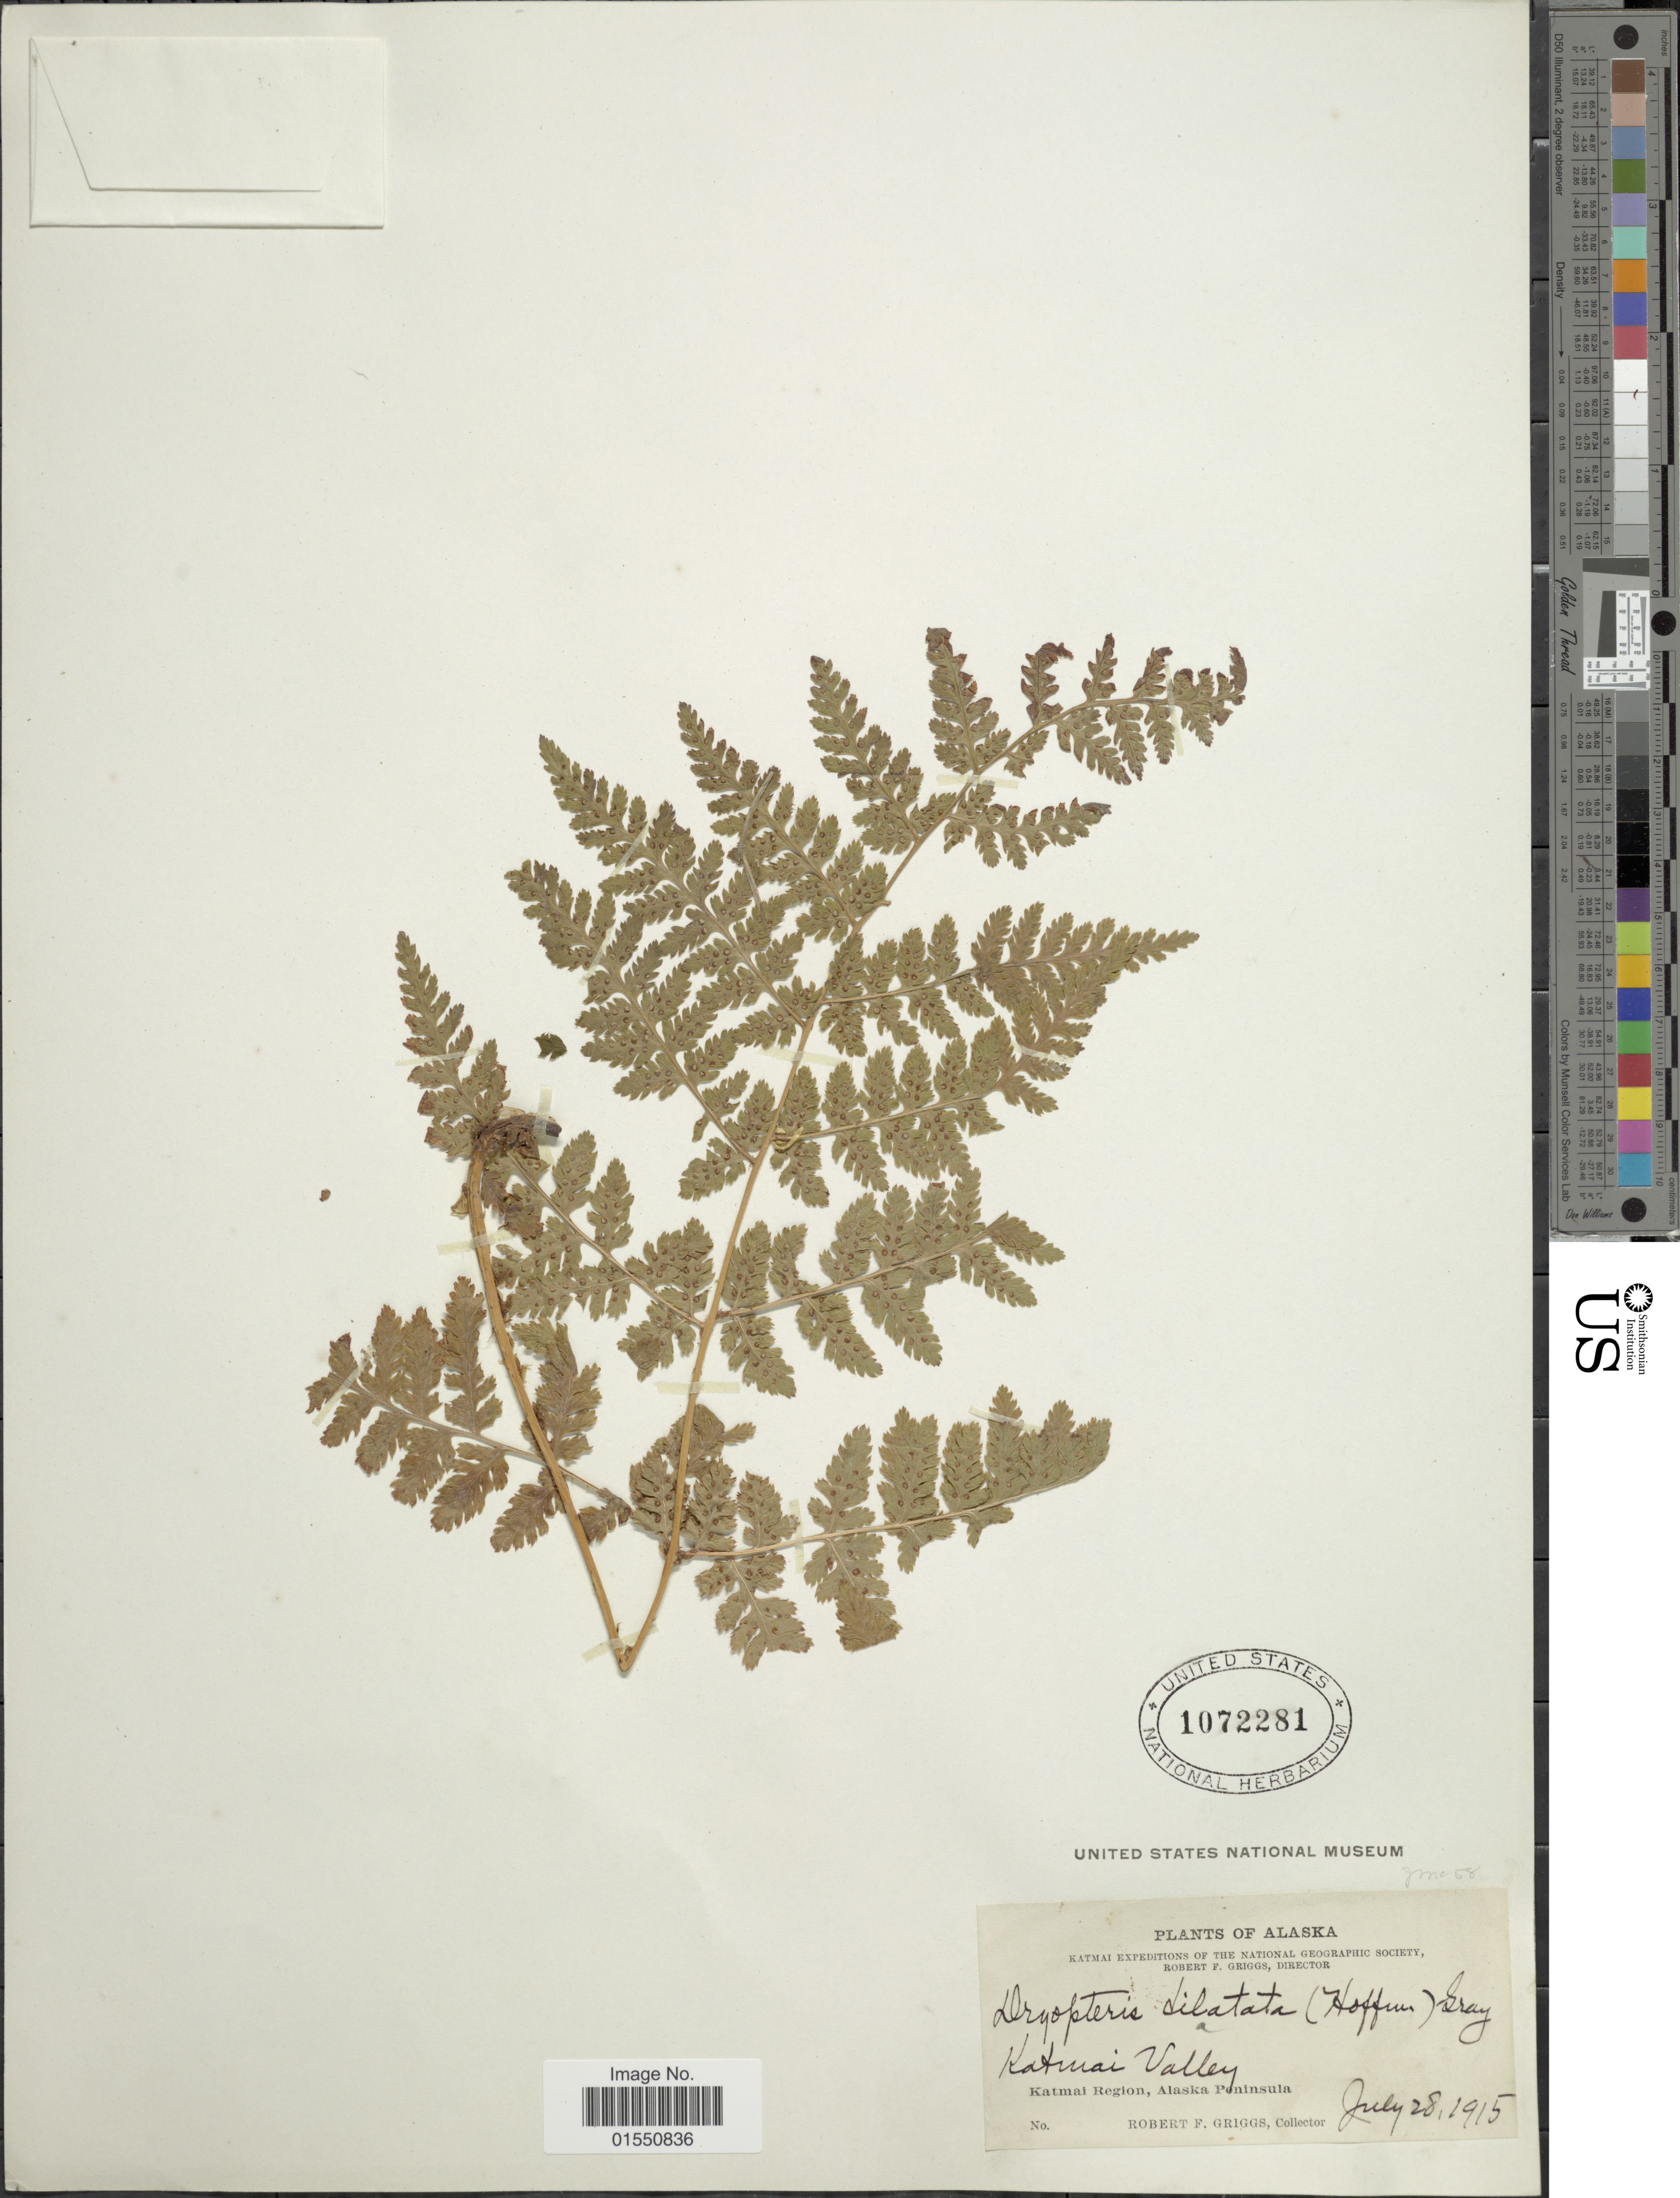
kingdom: Plantae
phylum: Tracheophyta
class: Polypodiopsida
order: Polypodiales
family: Dryopteridaceae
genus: Dryopteris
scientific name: Dryopteris expansa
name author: (C. Presl) Fraser-Jenk. & Jermy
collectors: R. F. Griggs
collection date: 1915-07-28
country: United States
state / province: Alaska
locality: Katmai Valley. Katmai Region, Alaska Peninsula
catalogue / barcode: US 1072281